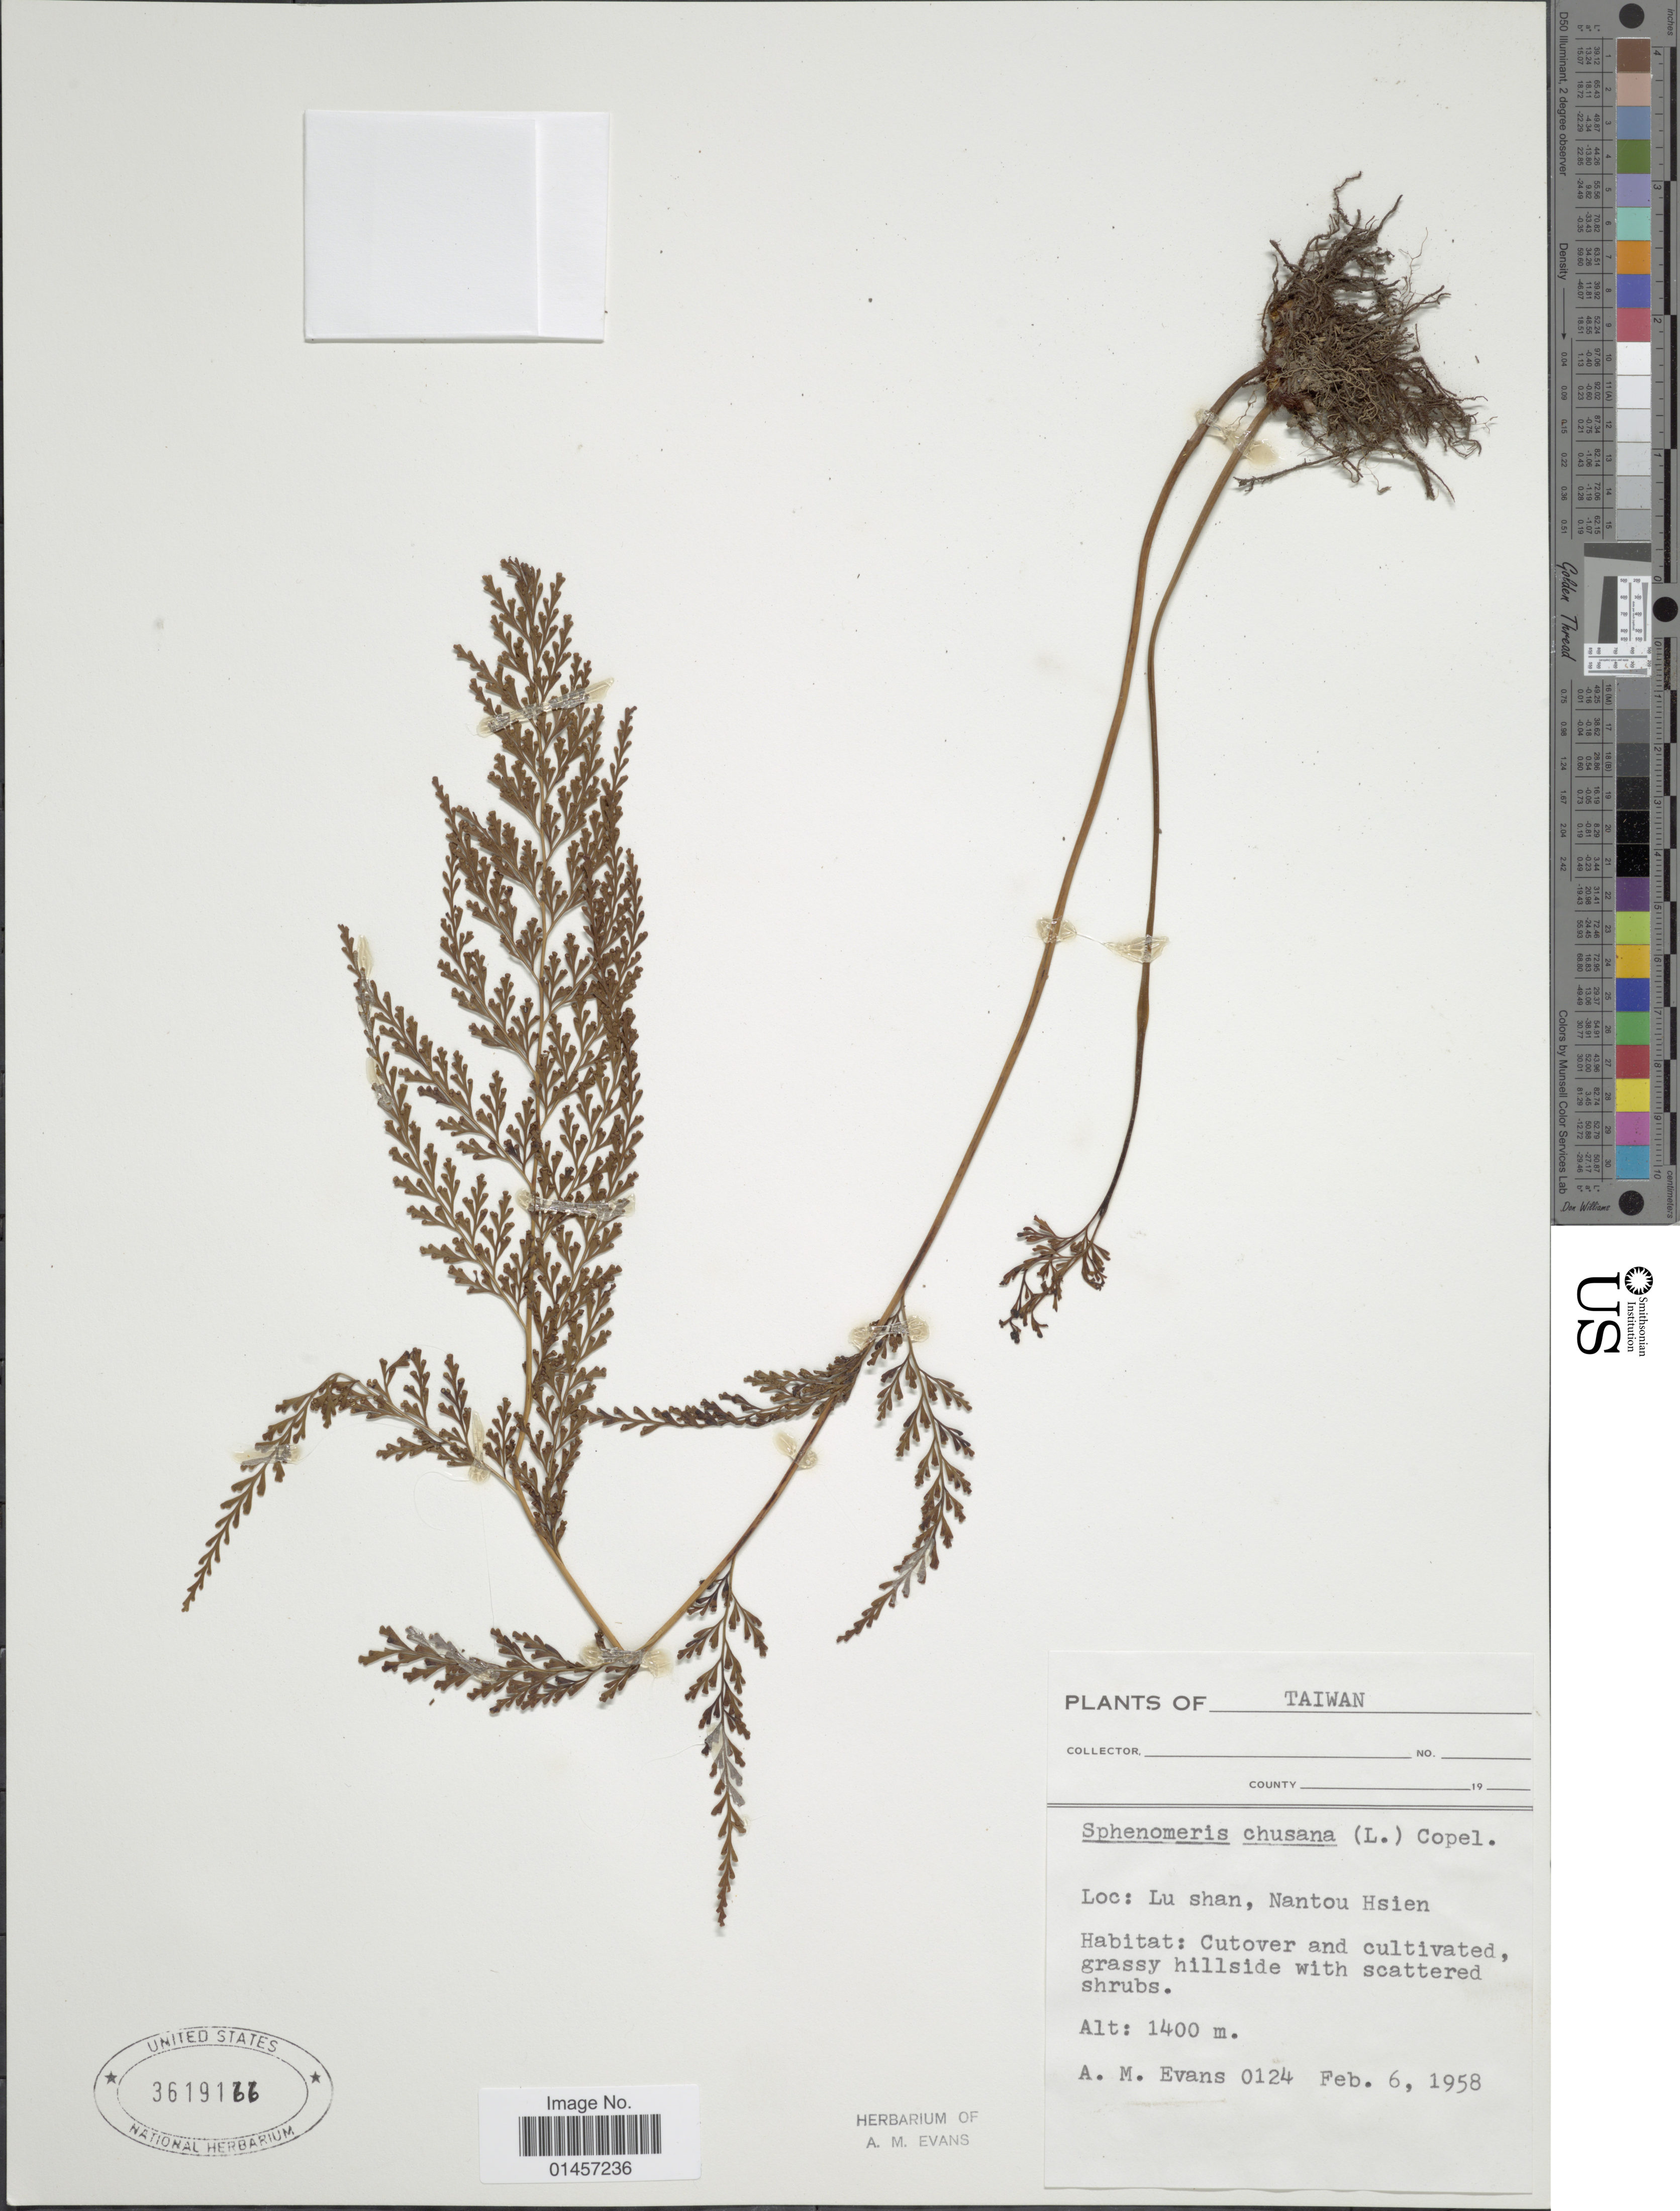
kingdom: Plantae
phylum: Tracheophyta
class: Polypodiopsida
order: Polypodiales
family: Lindsaeaceae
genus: Sphenomeris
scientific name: Sphenomeris chinensis var. chinensis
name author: (L.) Maxon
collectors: A. M. Evans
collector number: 0124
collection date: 1958-02-06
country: Taiwan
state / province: Nantou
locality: Lu Shan, Nantou Hsien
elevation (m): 1400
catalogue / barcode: US 3619166